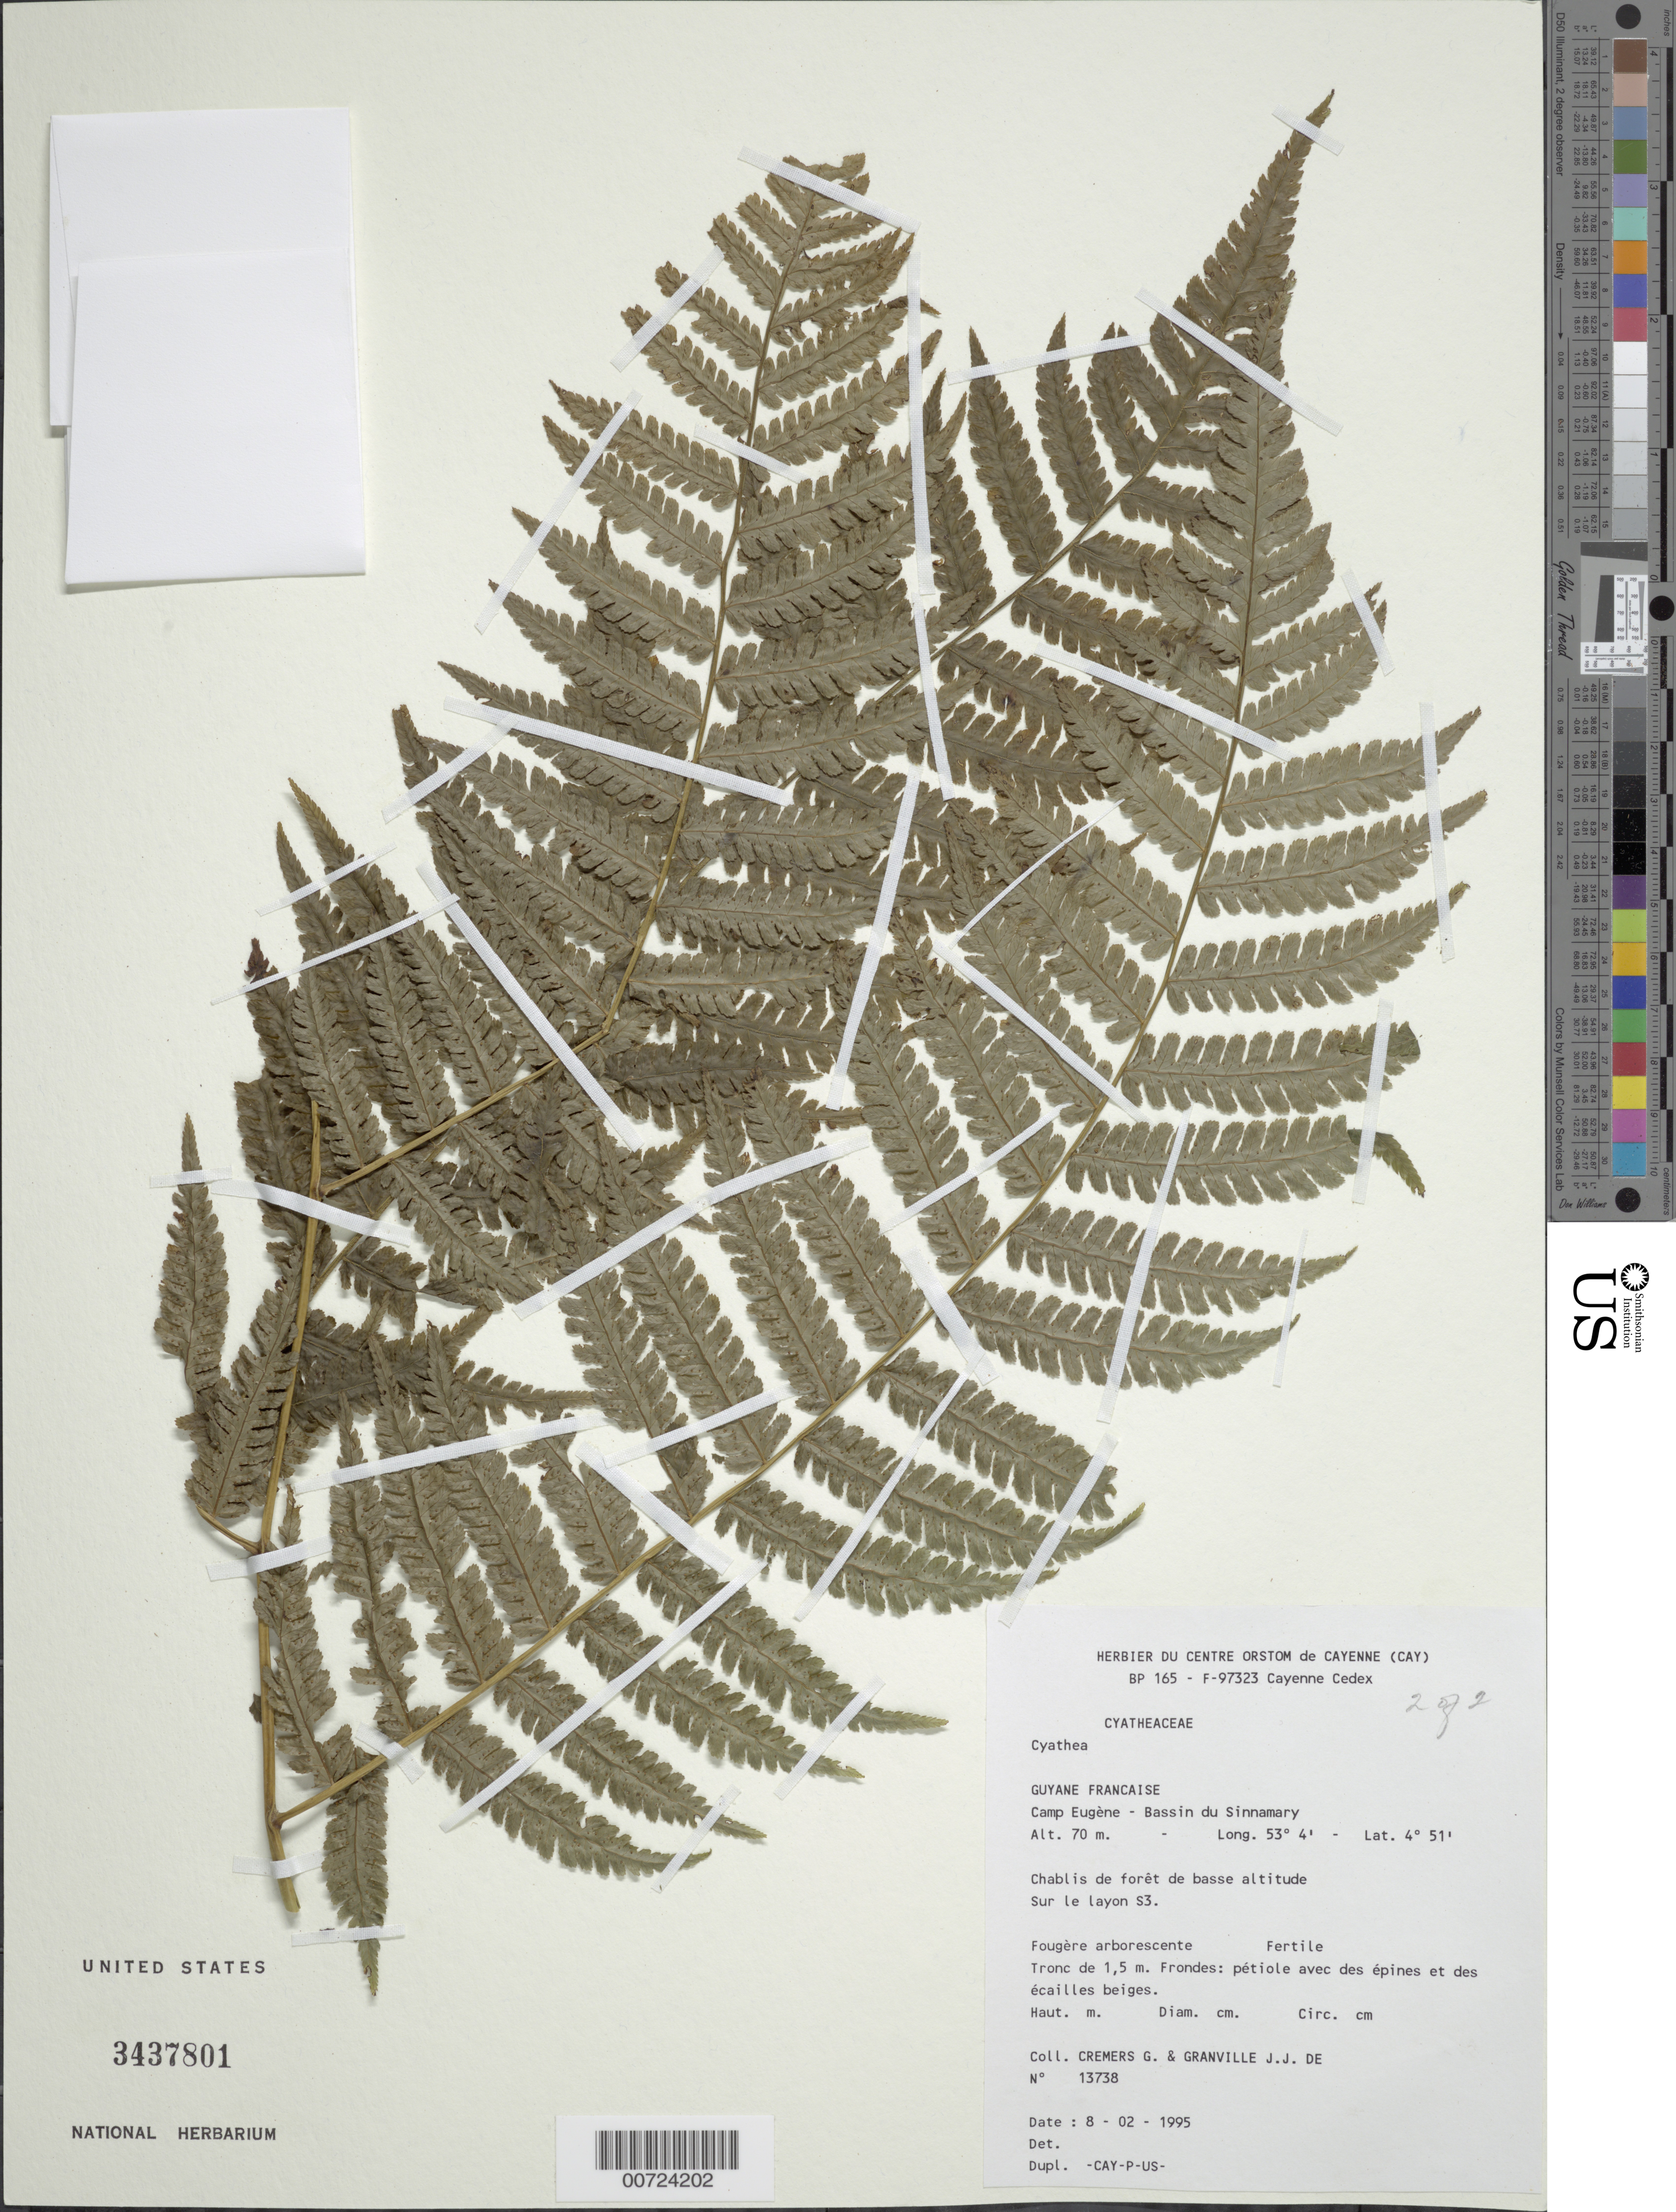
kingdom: Plantae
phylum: Tracheophyta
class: Polypodiopsida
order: Cyatheales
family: Cyatheaceae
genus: Cyathea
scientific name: Cyathea sp.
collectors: G. Cremers & J.-J. de Granville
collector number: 13738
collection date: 1995-02-08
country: French Guiana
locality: Camp Eugene - Bassin du Sinnamary, Chablis de foret de basse altitude Sur le layon S3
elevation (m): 70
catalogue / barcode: US 3437801